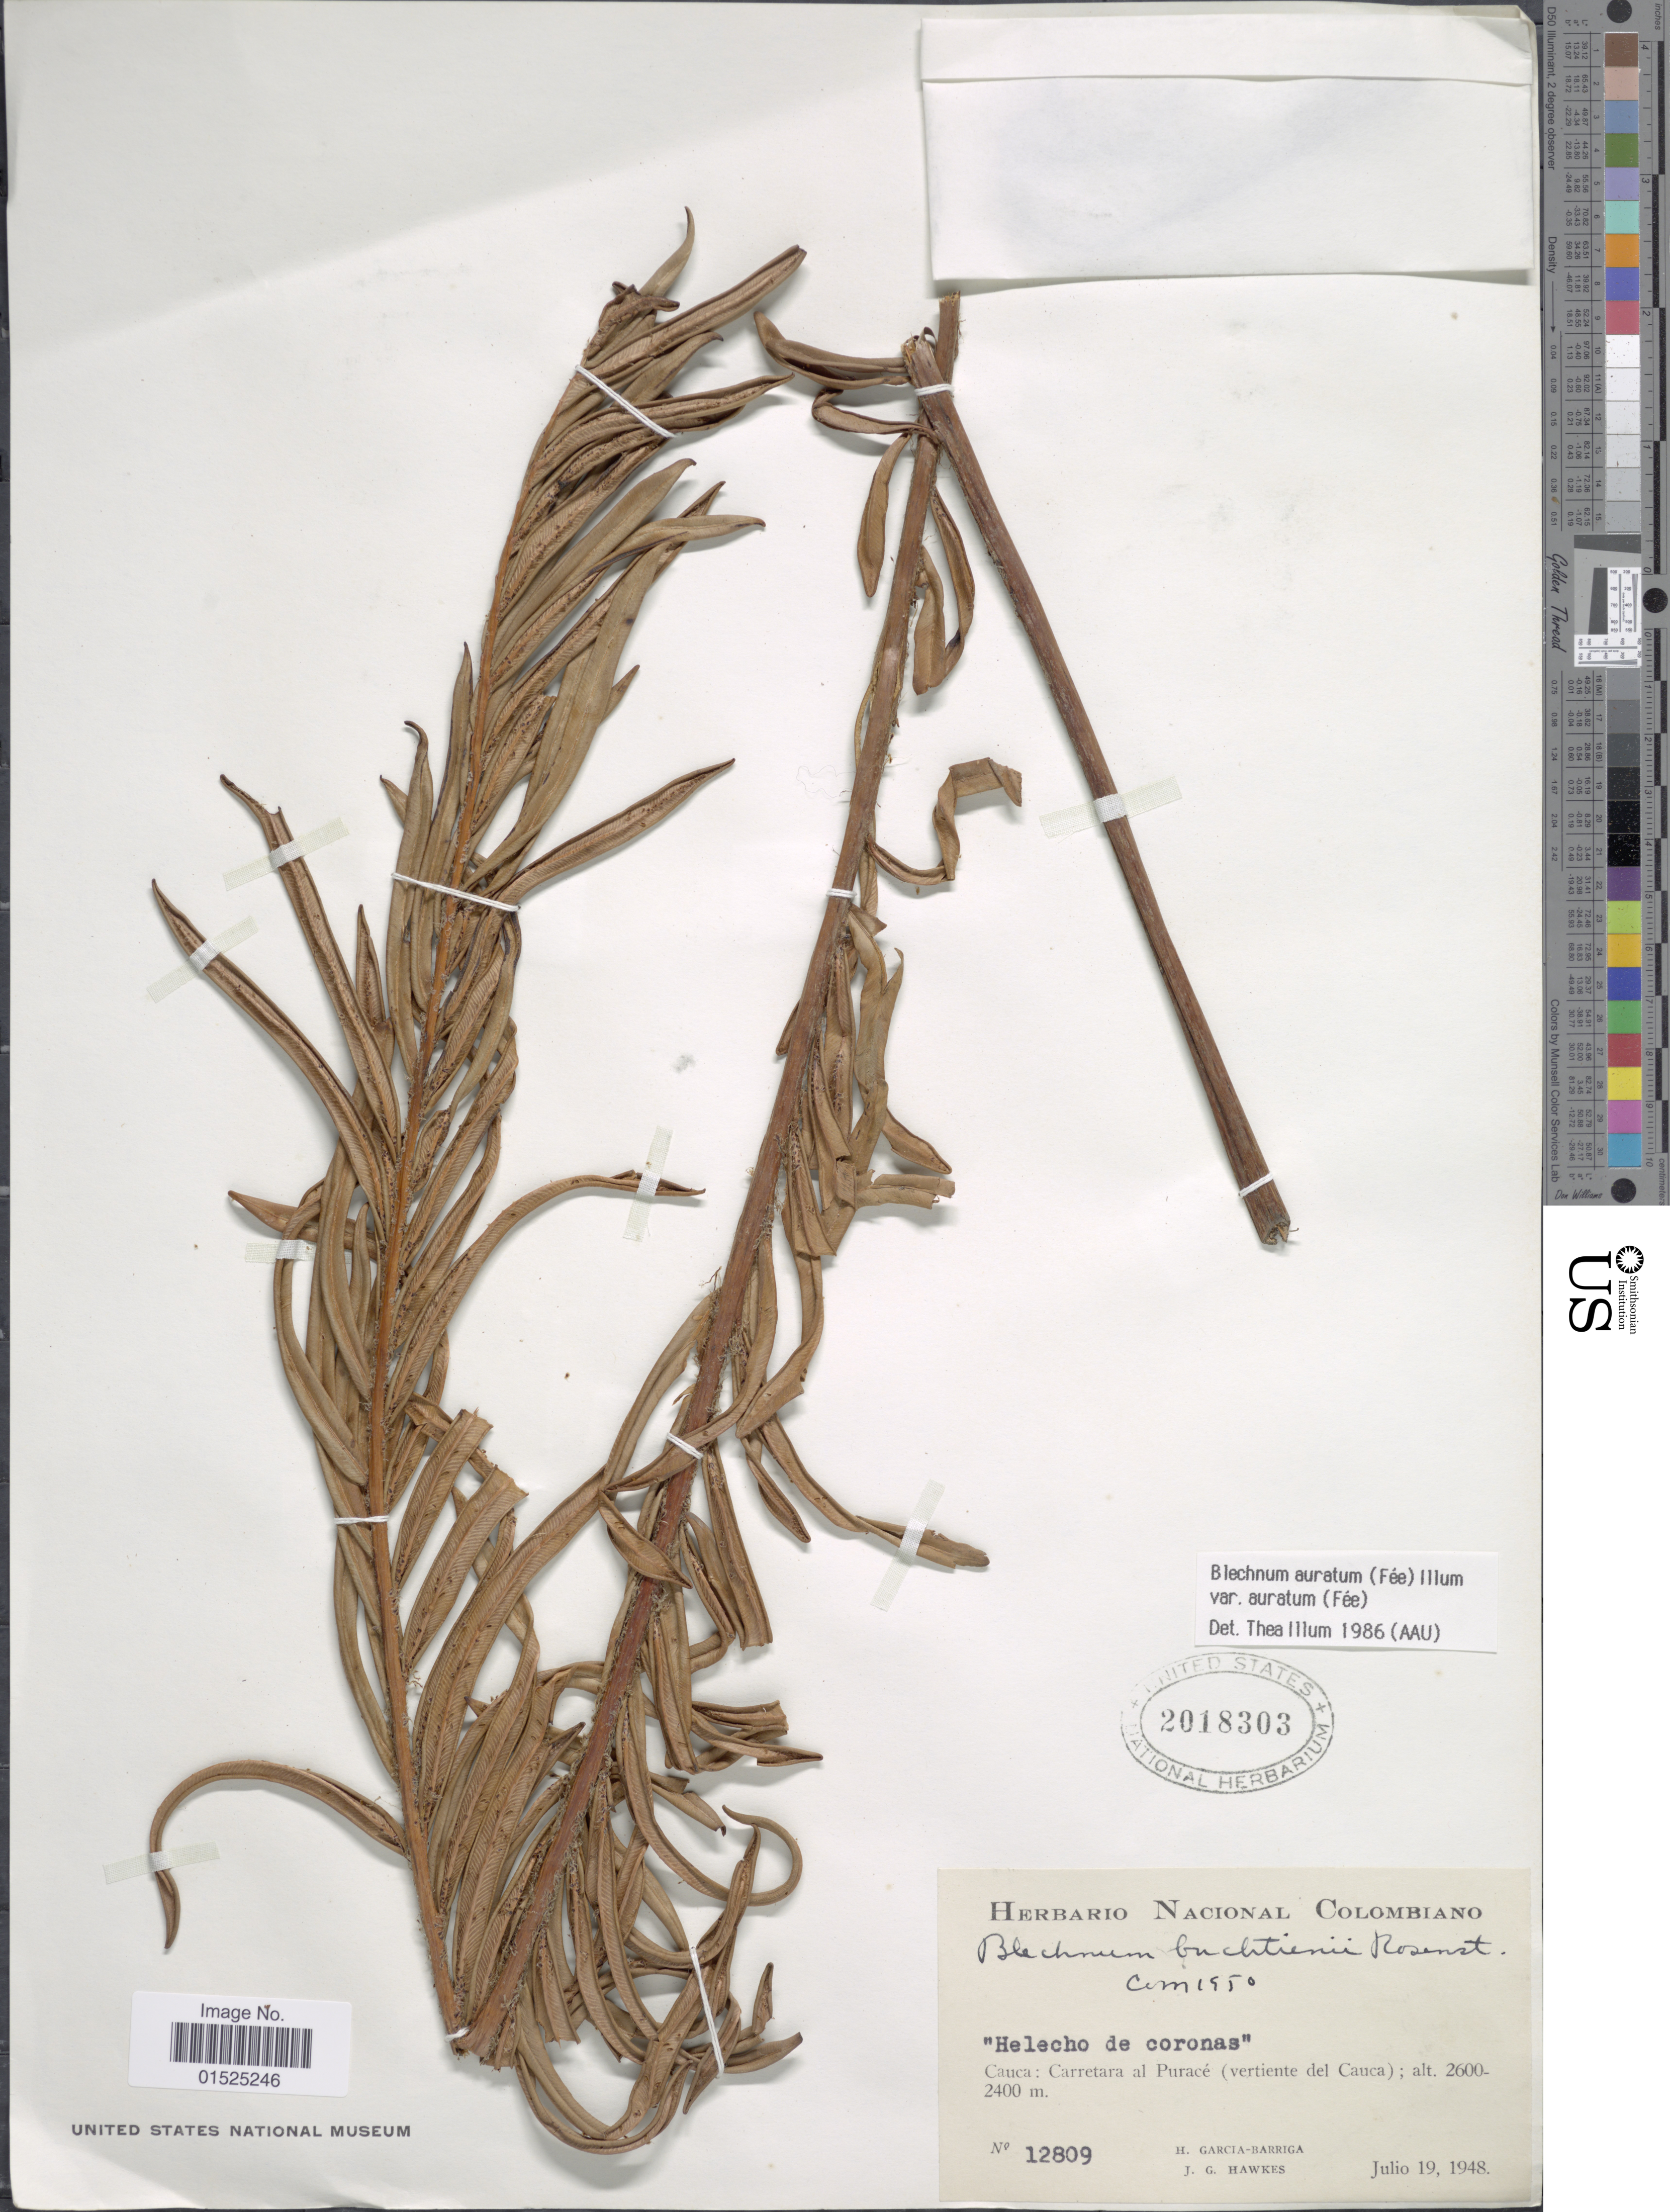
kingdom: Plantae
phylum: Tracheophyta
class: Polypodiopsida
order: Polypodiales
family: Blechnaceae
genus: Blechnum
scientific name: Blechnum auratum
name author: (Fée) R.M. Tryon & Stolze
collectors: H. García Barriga & J. Hawkes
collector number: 12809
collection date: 1948-07-19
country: Colombia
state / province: Cauca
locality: Carretara al Purace (vertiente del Cauca)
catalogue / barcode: US 2018303